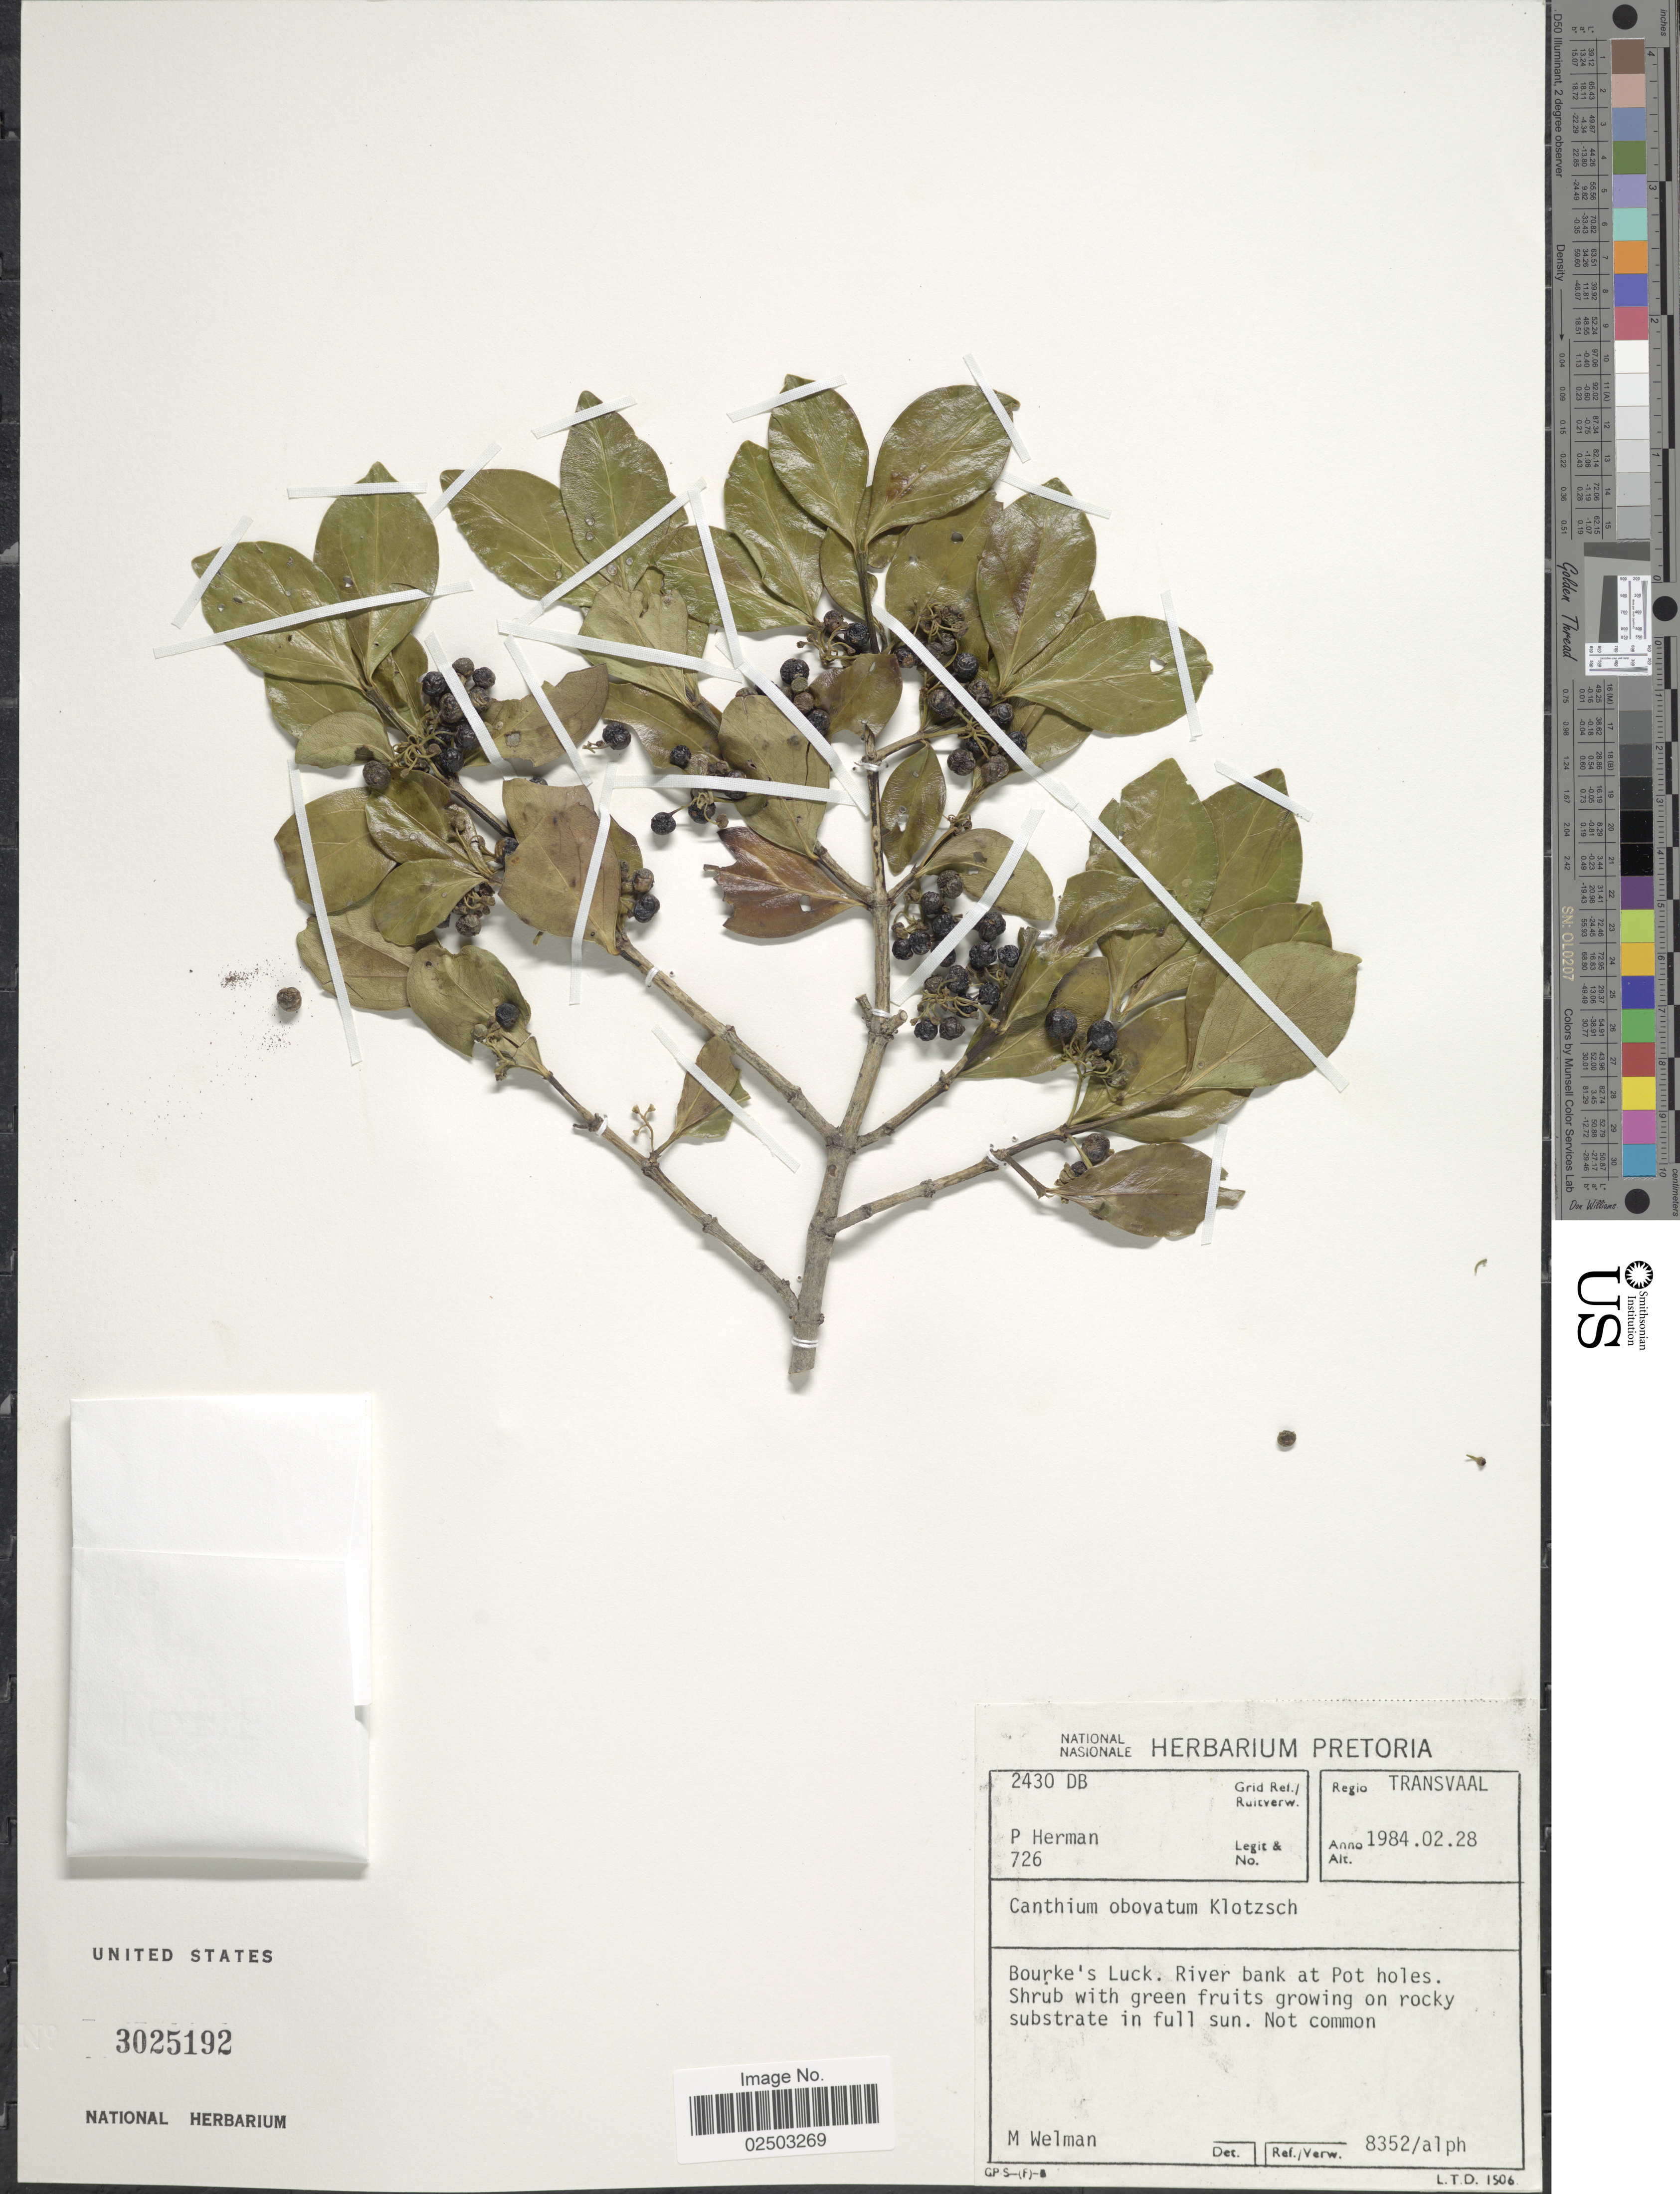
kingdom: Plantae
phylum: Tracheophyta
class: Magnoliopsida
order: Gentianales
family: Rubiaceae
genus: Canthium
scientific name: Canthium obovatum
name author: Klotzsch ex Eckl. & Zeyh.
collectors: M. Welman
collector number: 726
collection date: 1984-02-28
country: South Africa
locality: Regio Transvaal, Bourke's Luck, River bank at Pot holes.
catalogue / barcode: US 3025192